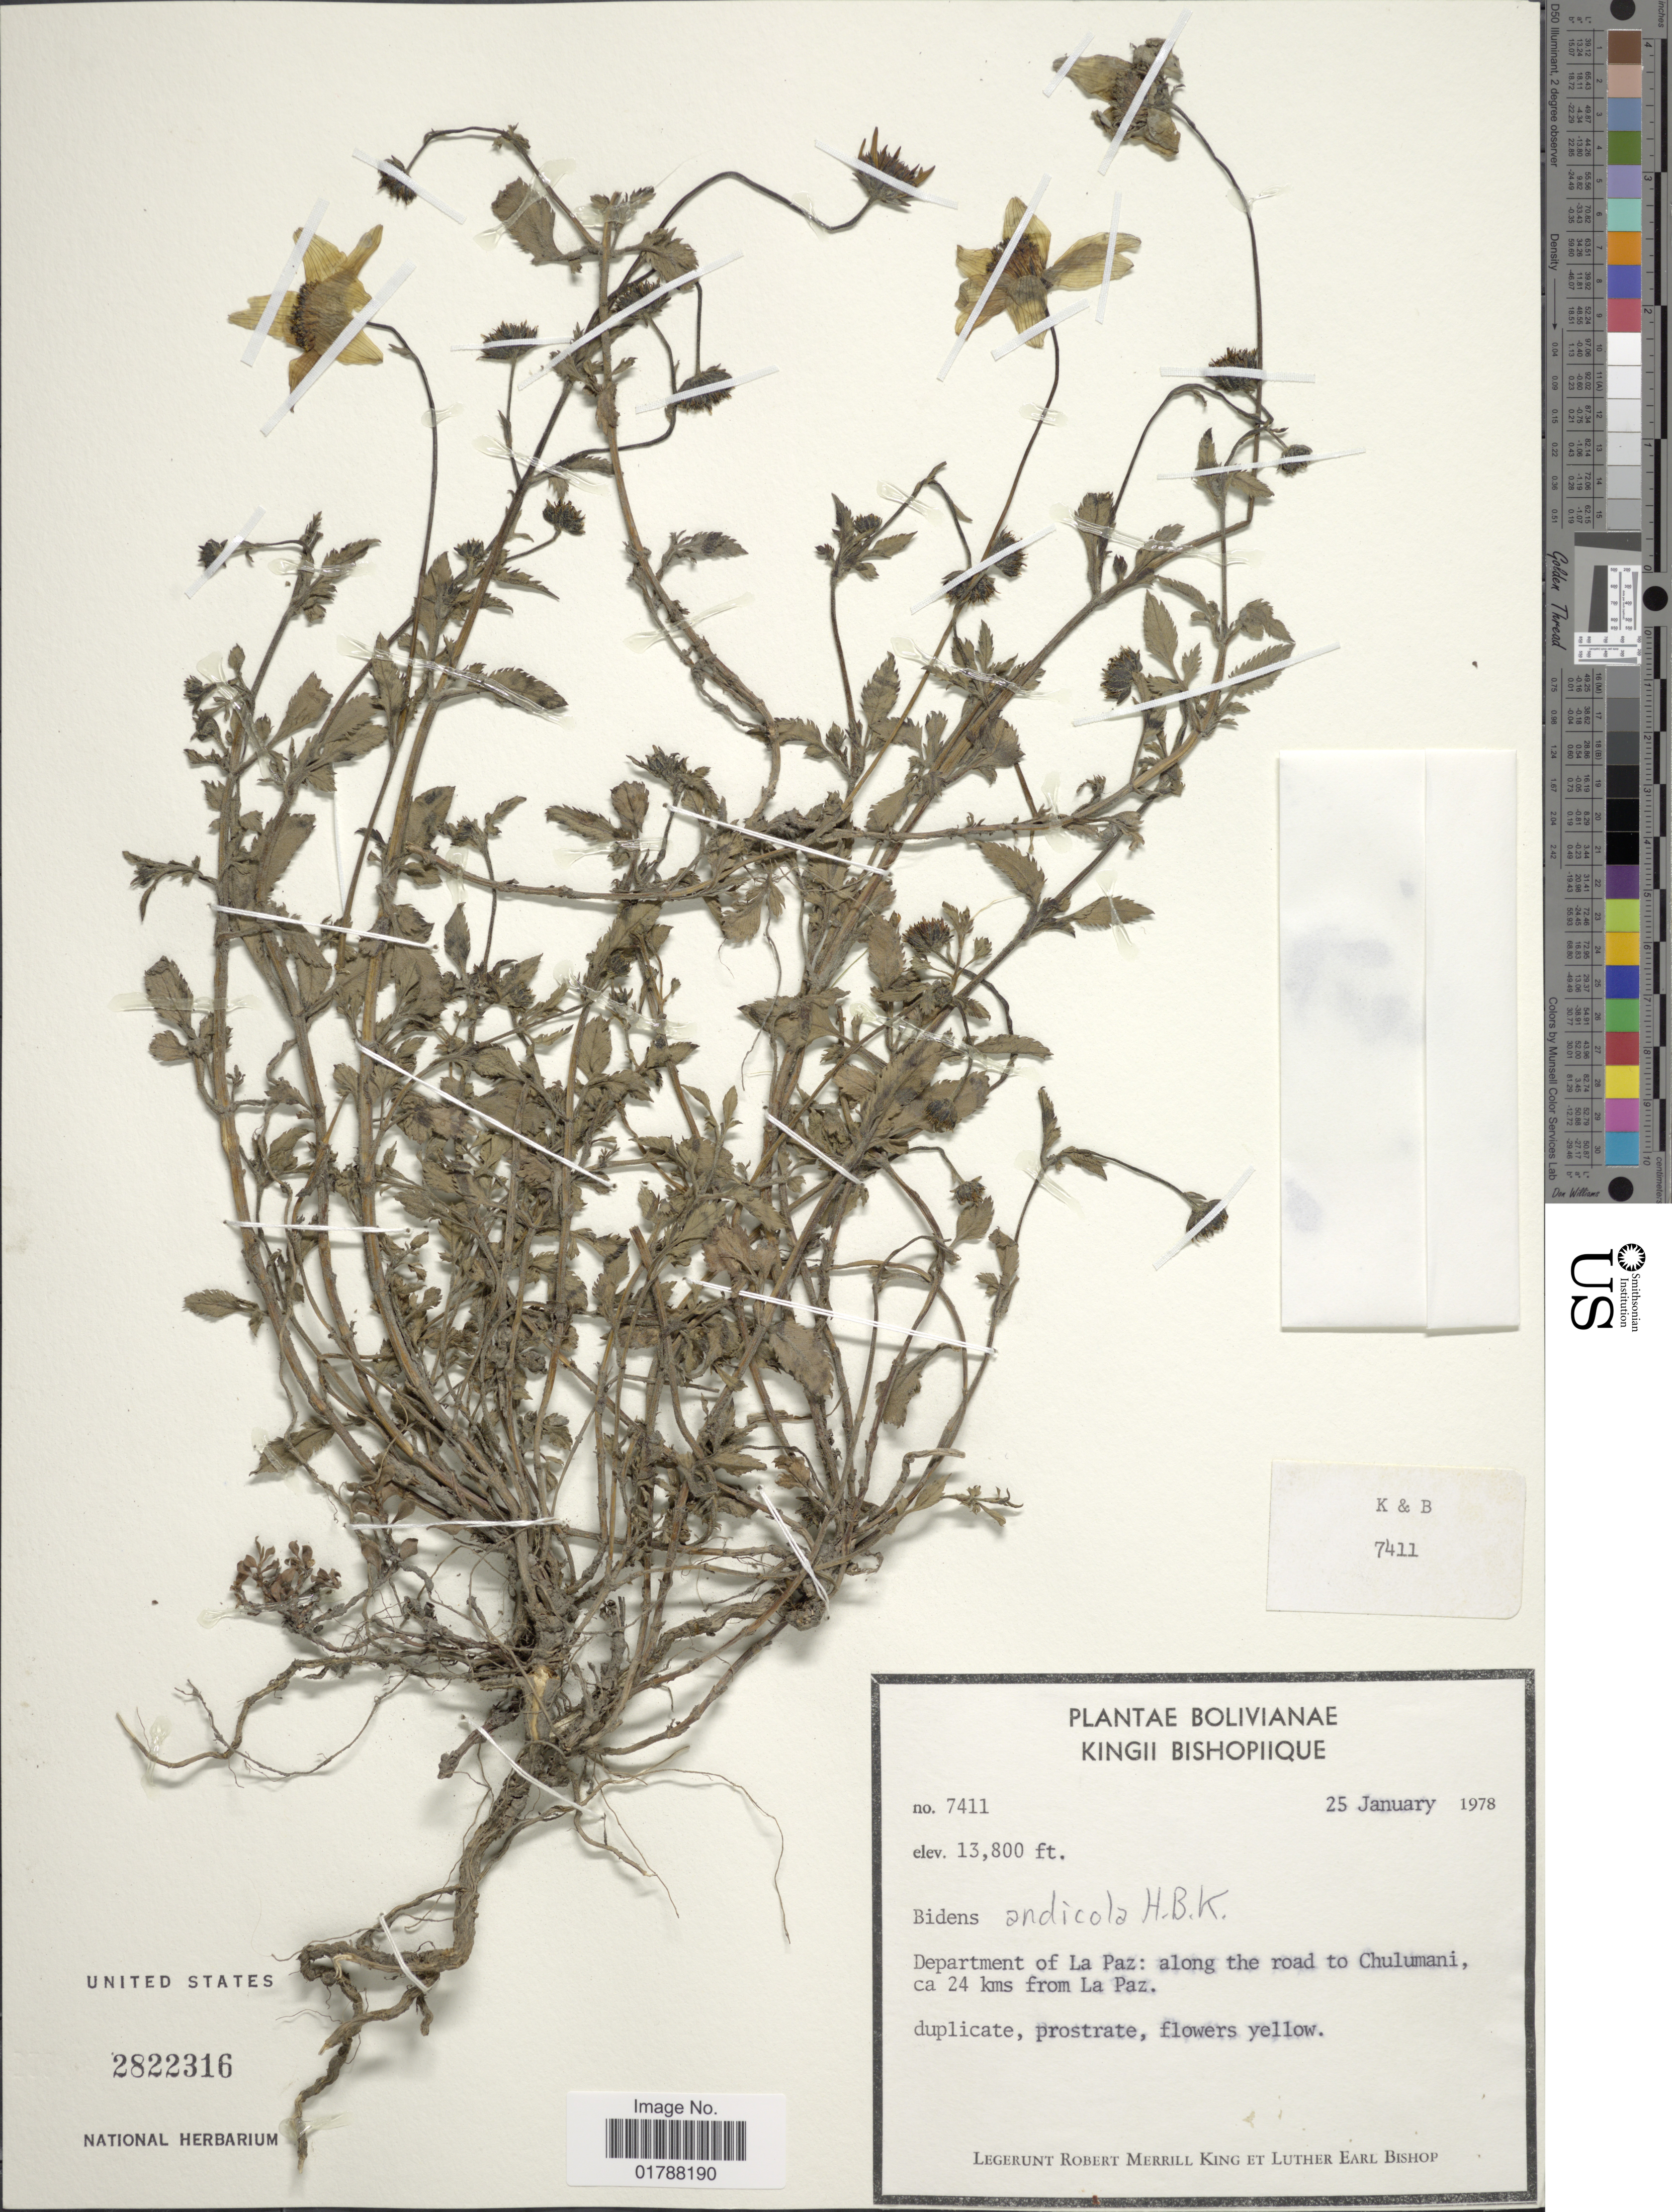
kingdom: Plantae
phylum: Tracheophyta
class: Magnoliopsida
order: Asterales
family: Asteraceae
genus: Bidens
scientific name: Bidens andicola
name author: Kunth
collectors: R. M. King & L. E. Bishop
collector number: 7411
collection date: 1978-01-25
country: Bolivia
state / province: La Paz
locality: Along the road to Chulumani, ca 24 kms from La Paz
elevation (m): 4206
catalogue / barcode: US 2822316